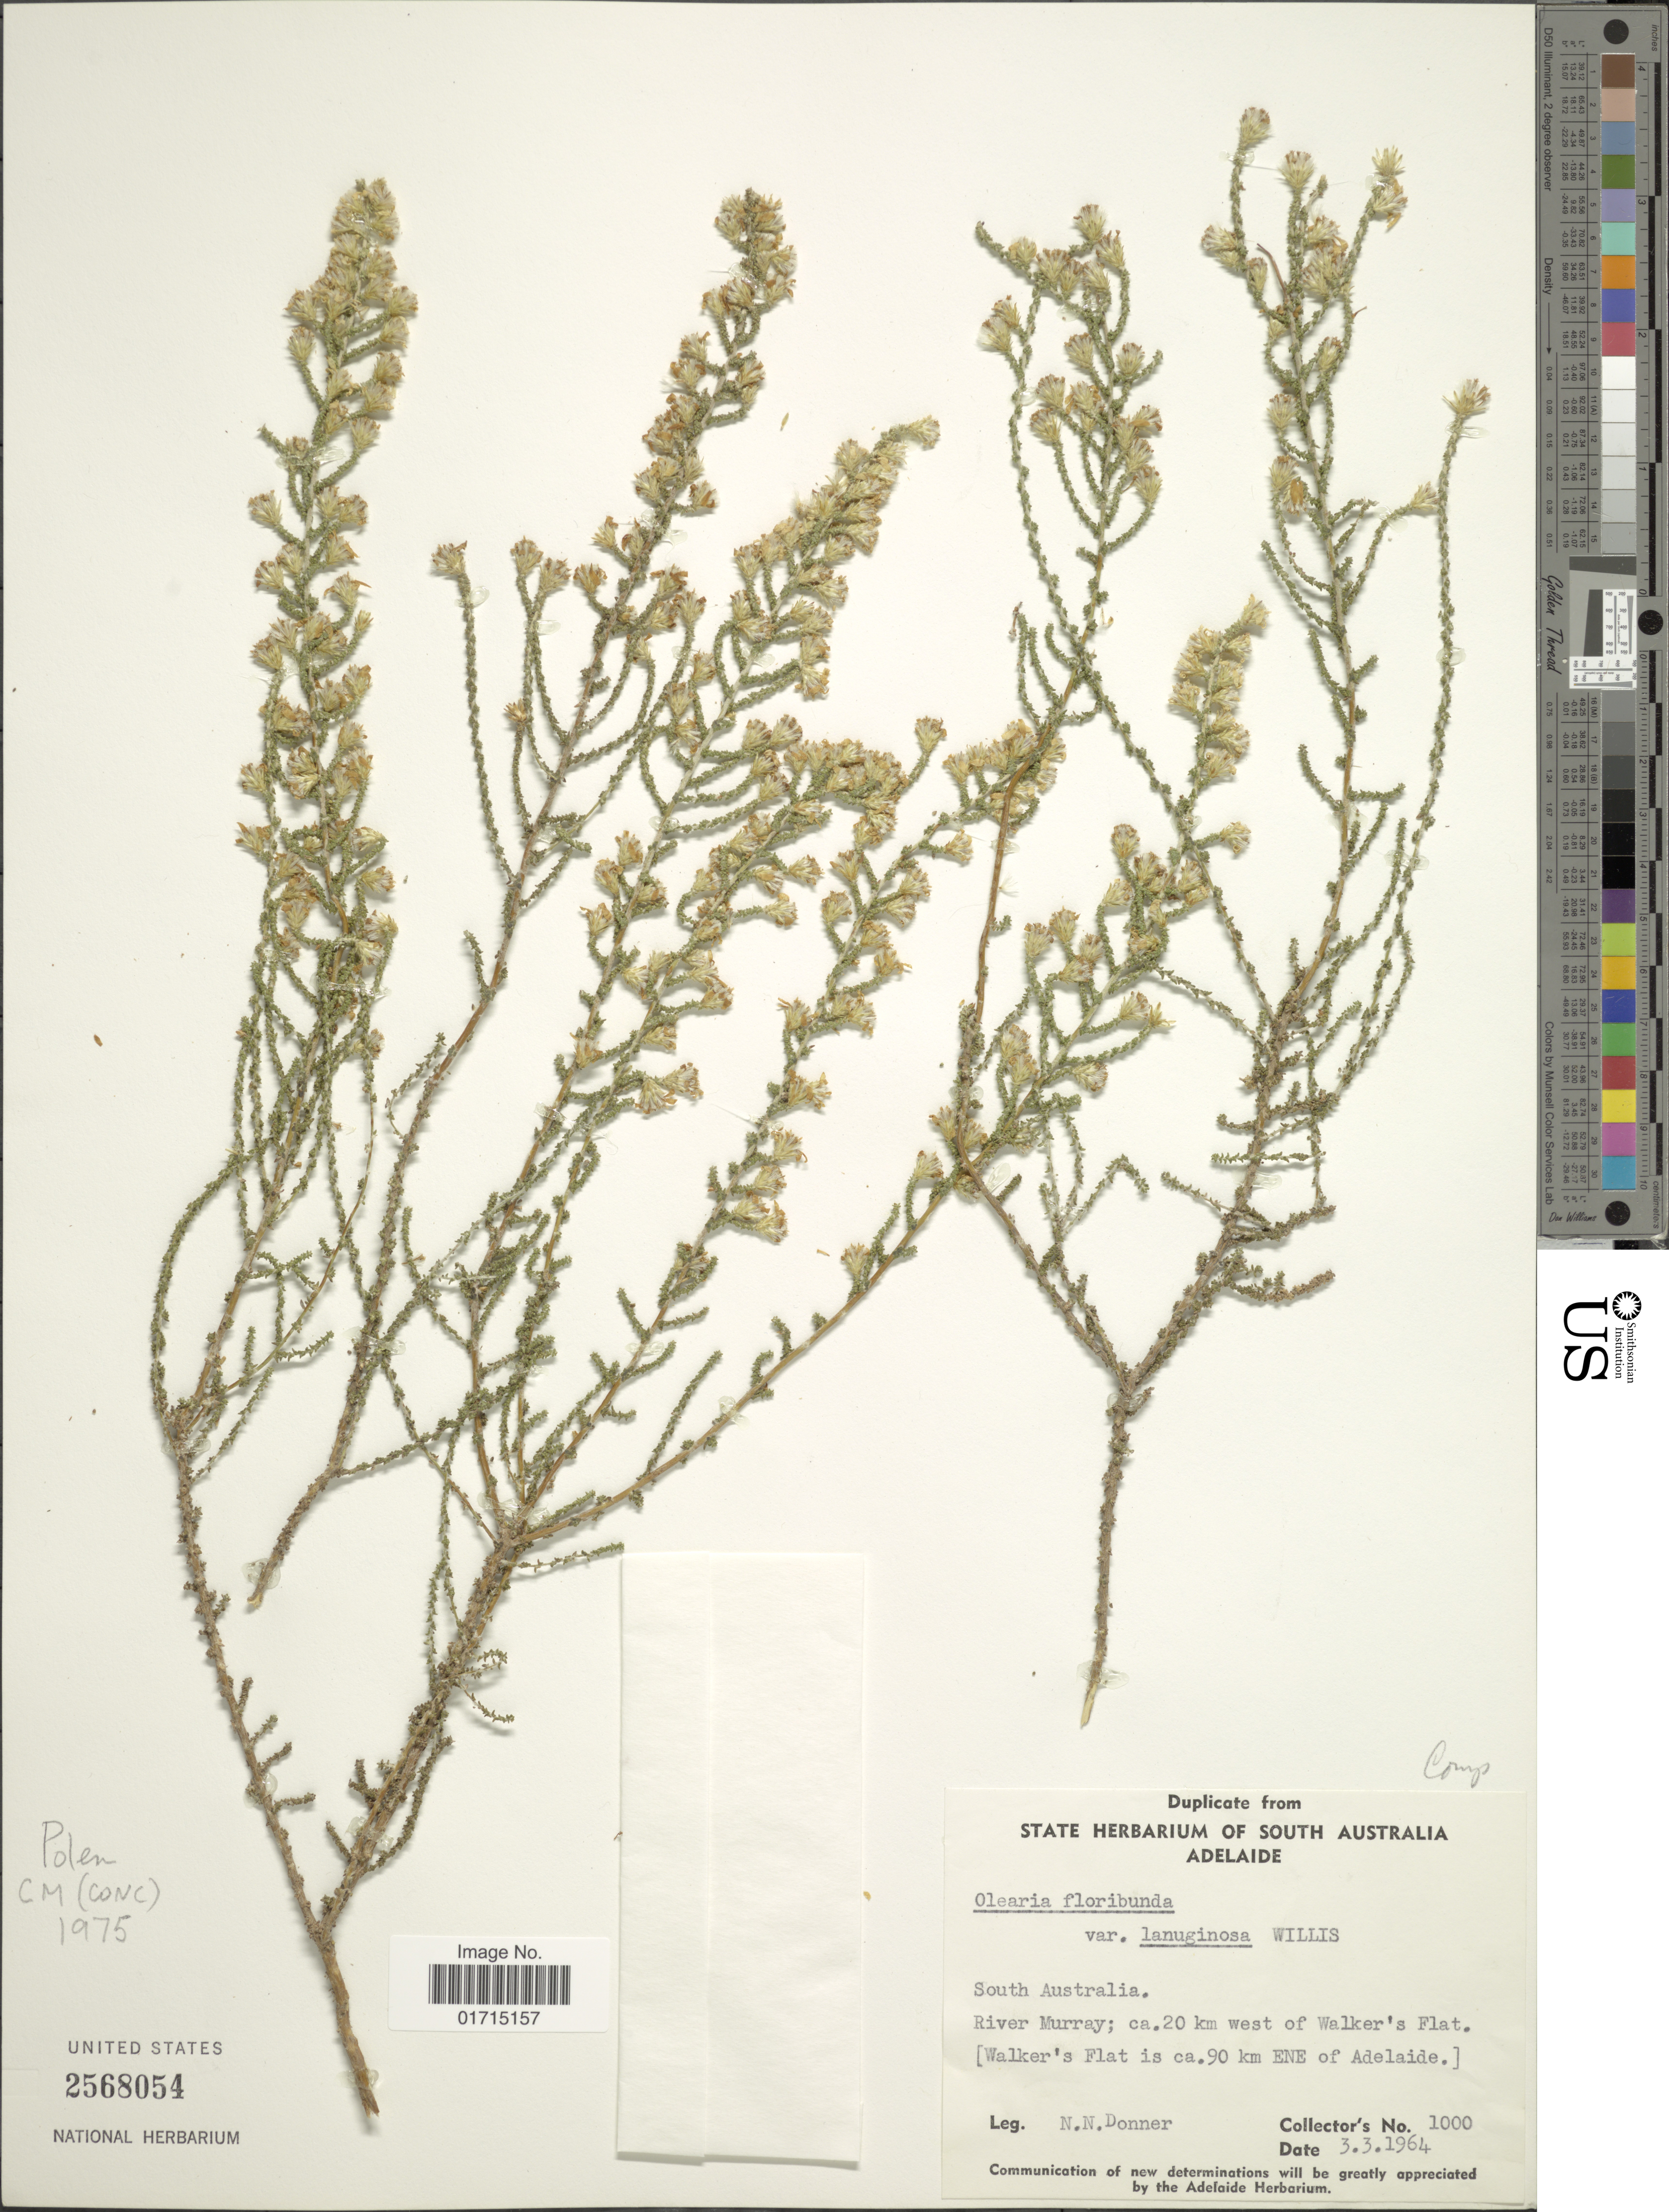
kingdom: Plantae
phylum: Tracheophyta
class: Magnoliopsida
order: Asterales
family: Asteraceae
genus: Olearia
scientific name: Olearia floribunda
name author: (Hook. f.) Benth.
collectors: N. Donner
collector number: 1000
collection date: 1964-03-03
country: Australia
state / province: South Australia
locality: South Australia, River Murray; ca. 20 km west of Walker's Flat. (Walker's Flat is ca. 90 km ENE of Adelaide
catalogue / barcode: US 2568054